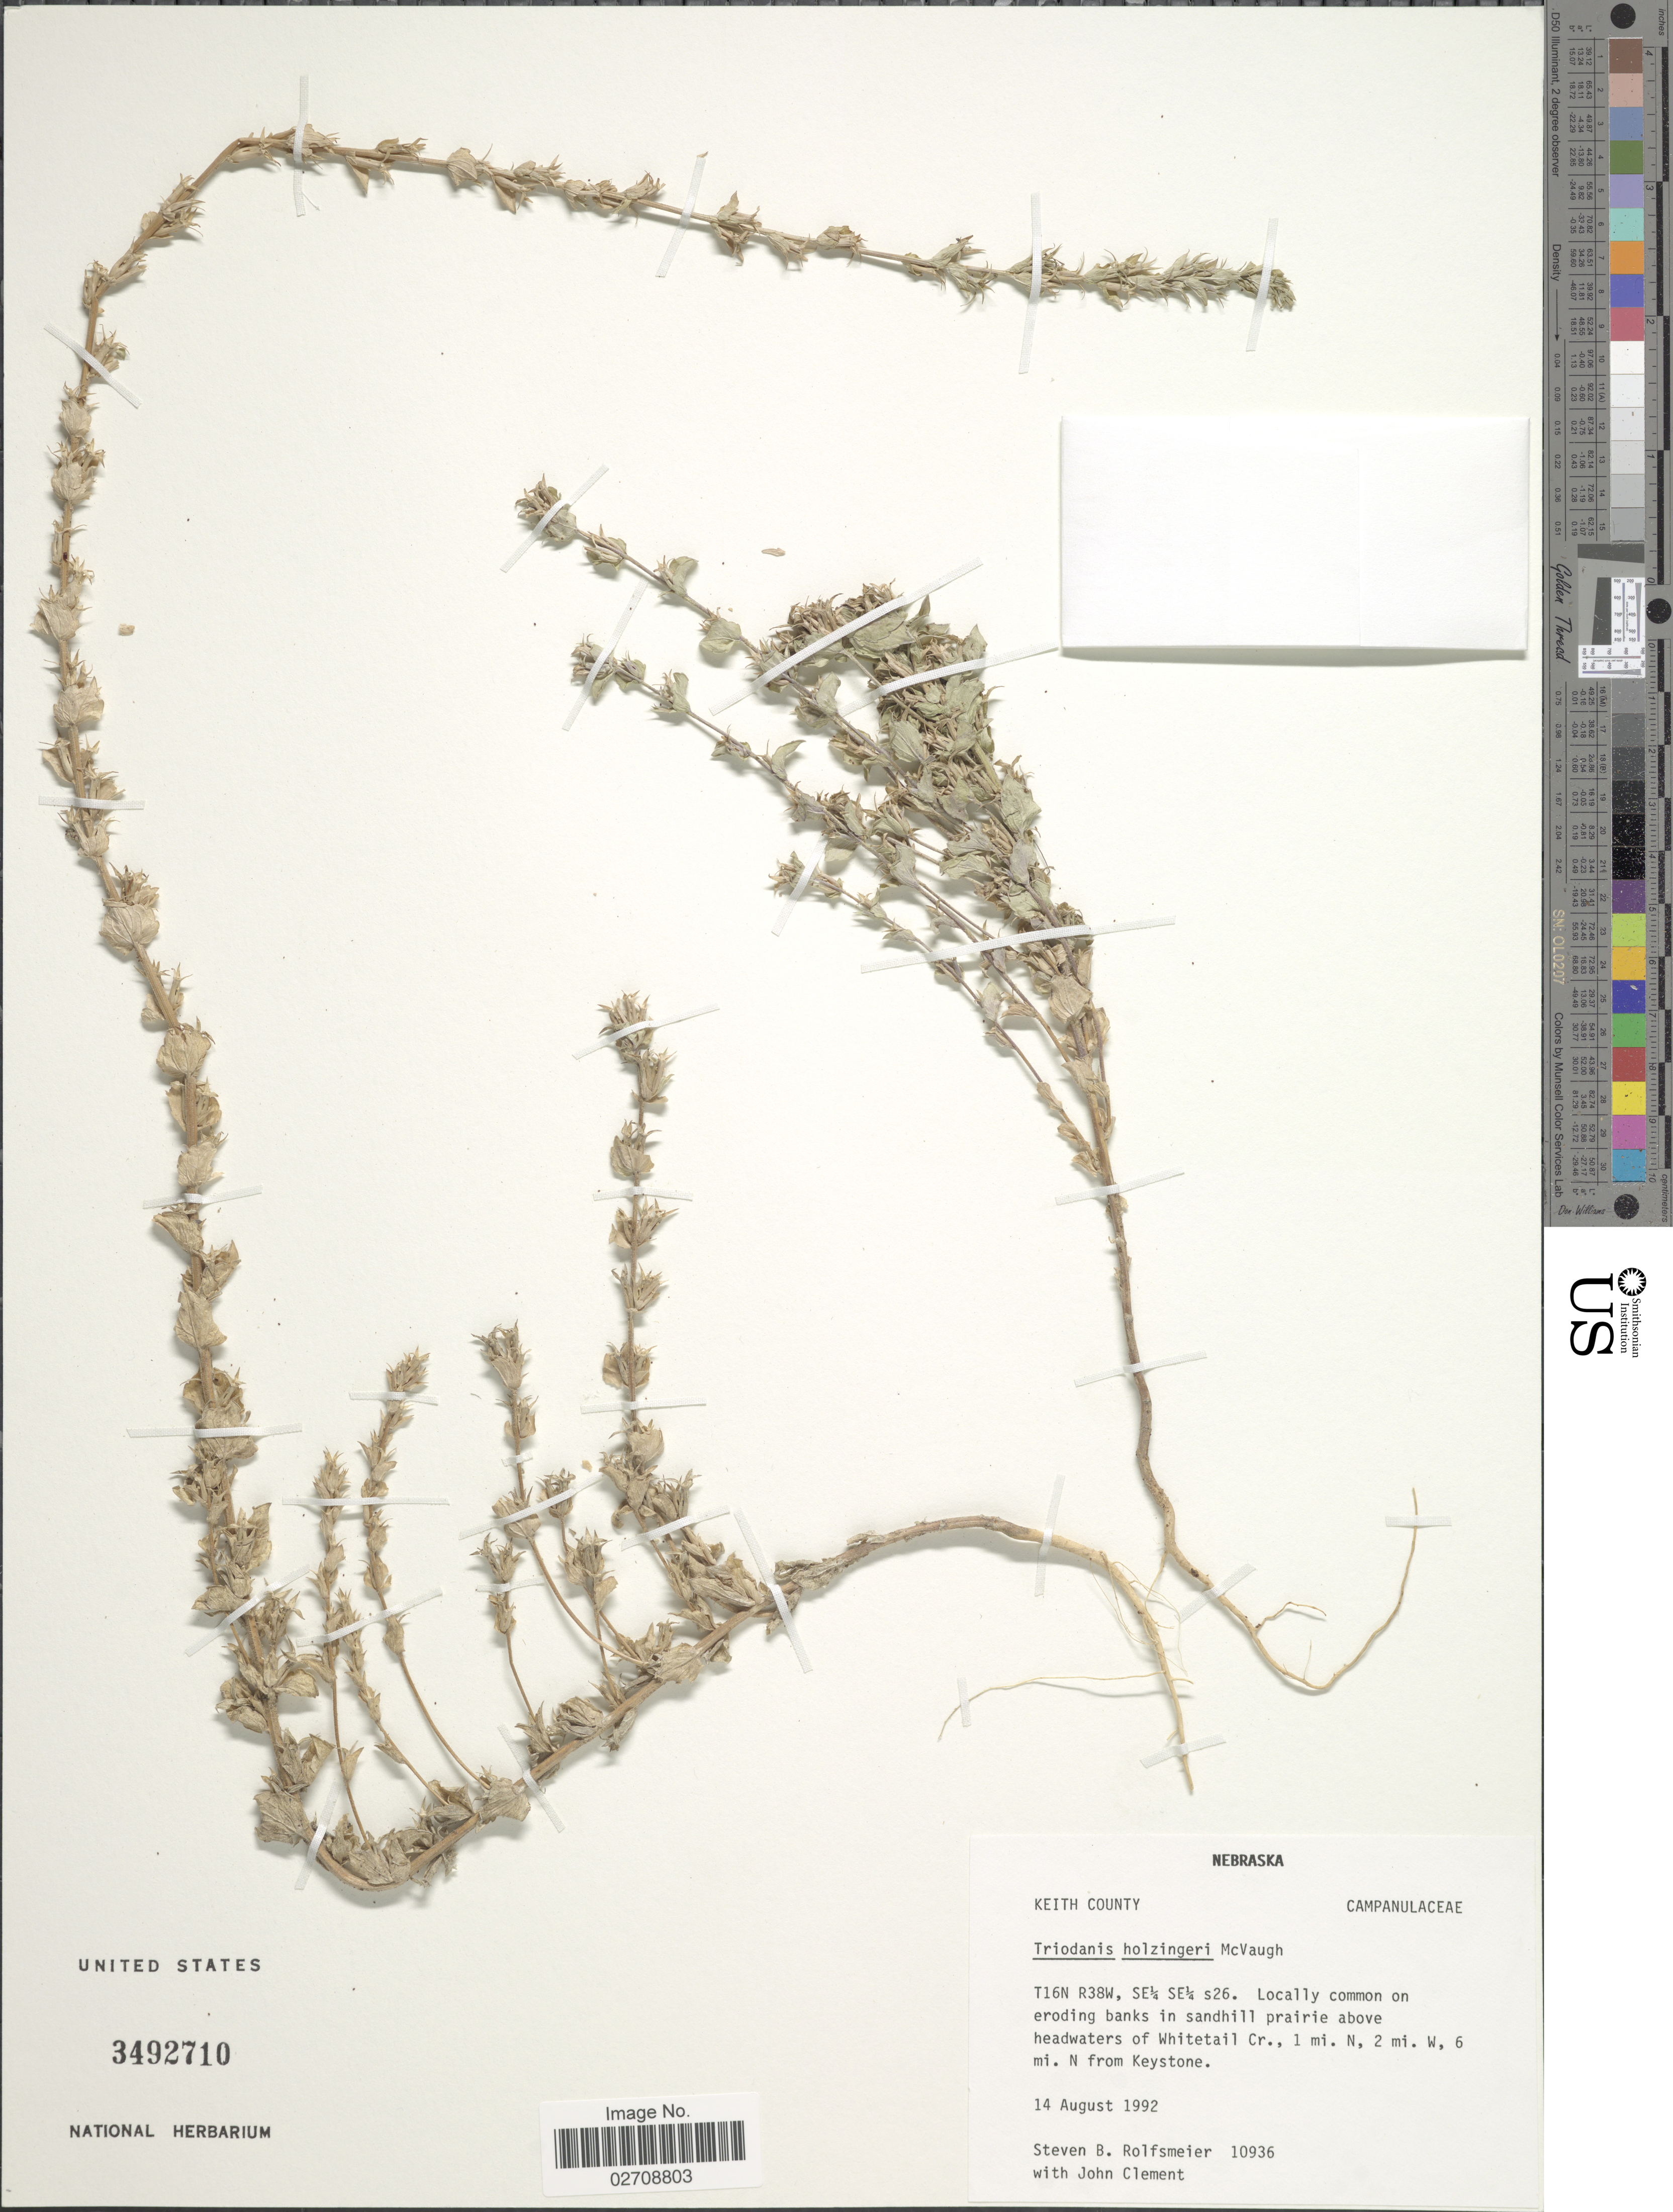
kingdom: Plantae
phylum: Tracheophyta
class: Magnoliopsida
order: Asterales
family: Campanulaceae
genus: Triodanis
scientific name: Triodanis holzingeri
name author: McVaugh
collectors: S. Rolfsmeier & J. Clement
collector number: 10936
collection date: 1992-08-14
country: United States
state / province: Nebraska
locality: Keith County, T16N R38W, SE¼ SE¼ s26, common on eroding banks in sandhills prairie above headwaters of Whitetail Cr., 2 mi. N. W, 6 mi. N from Keystone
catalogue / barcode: US 3492710